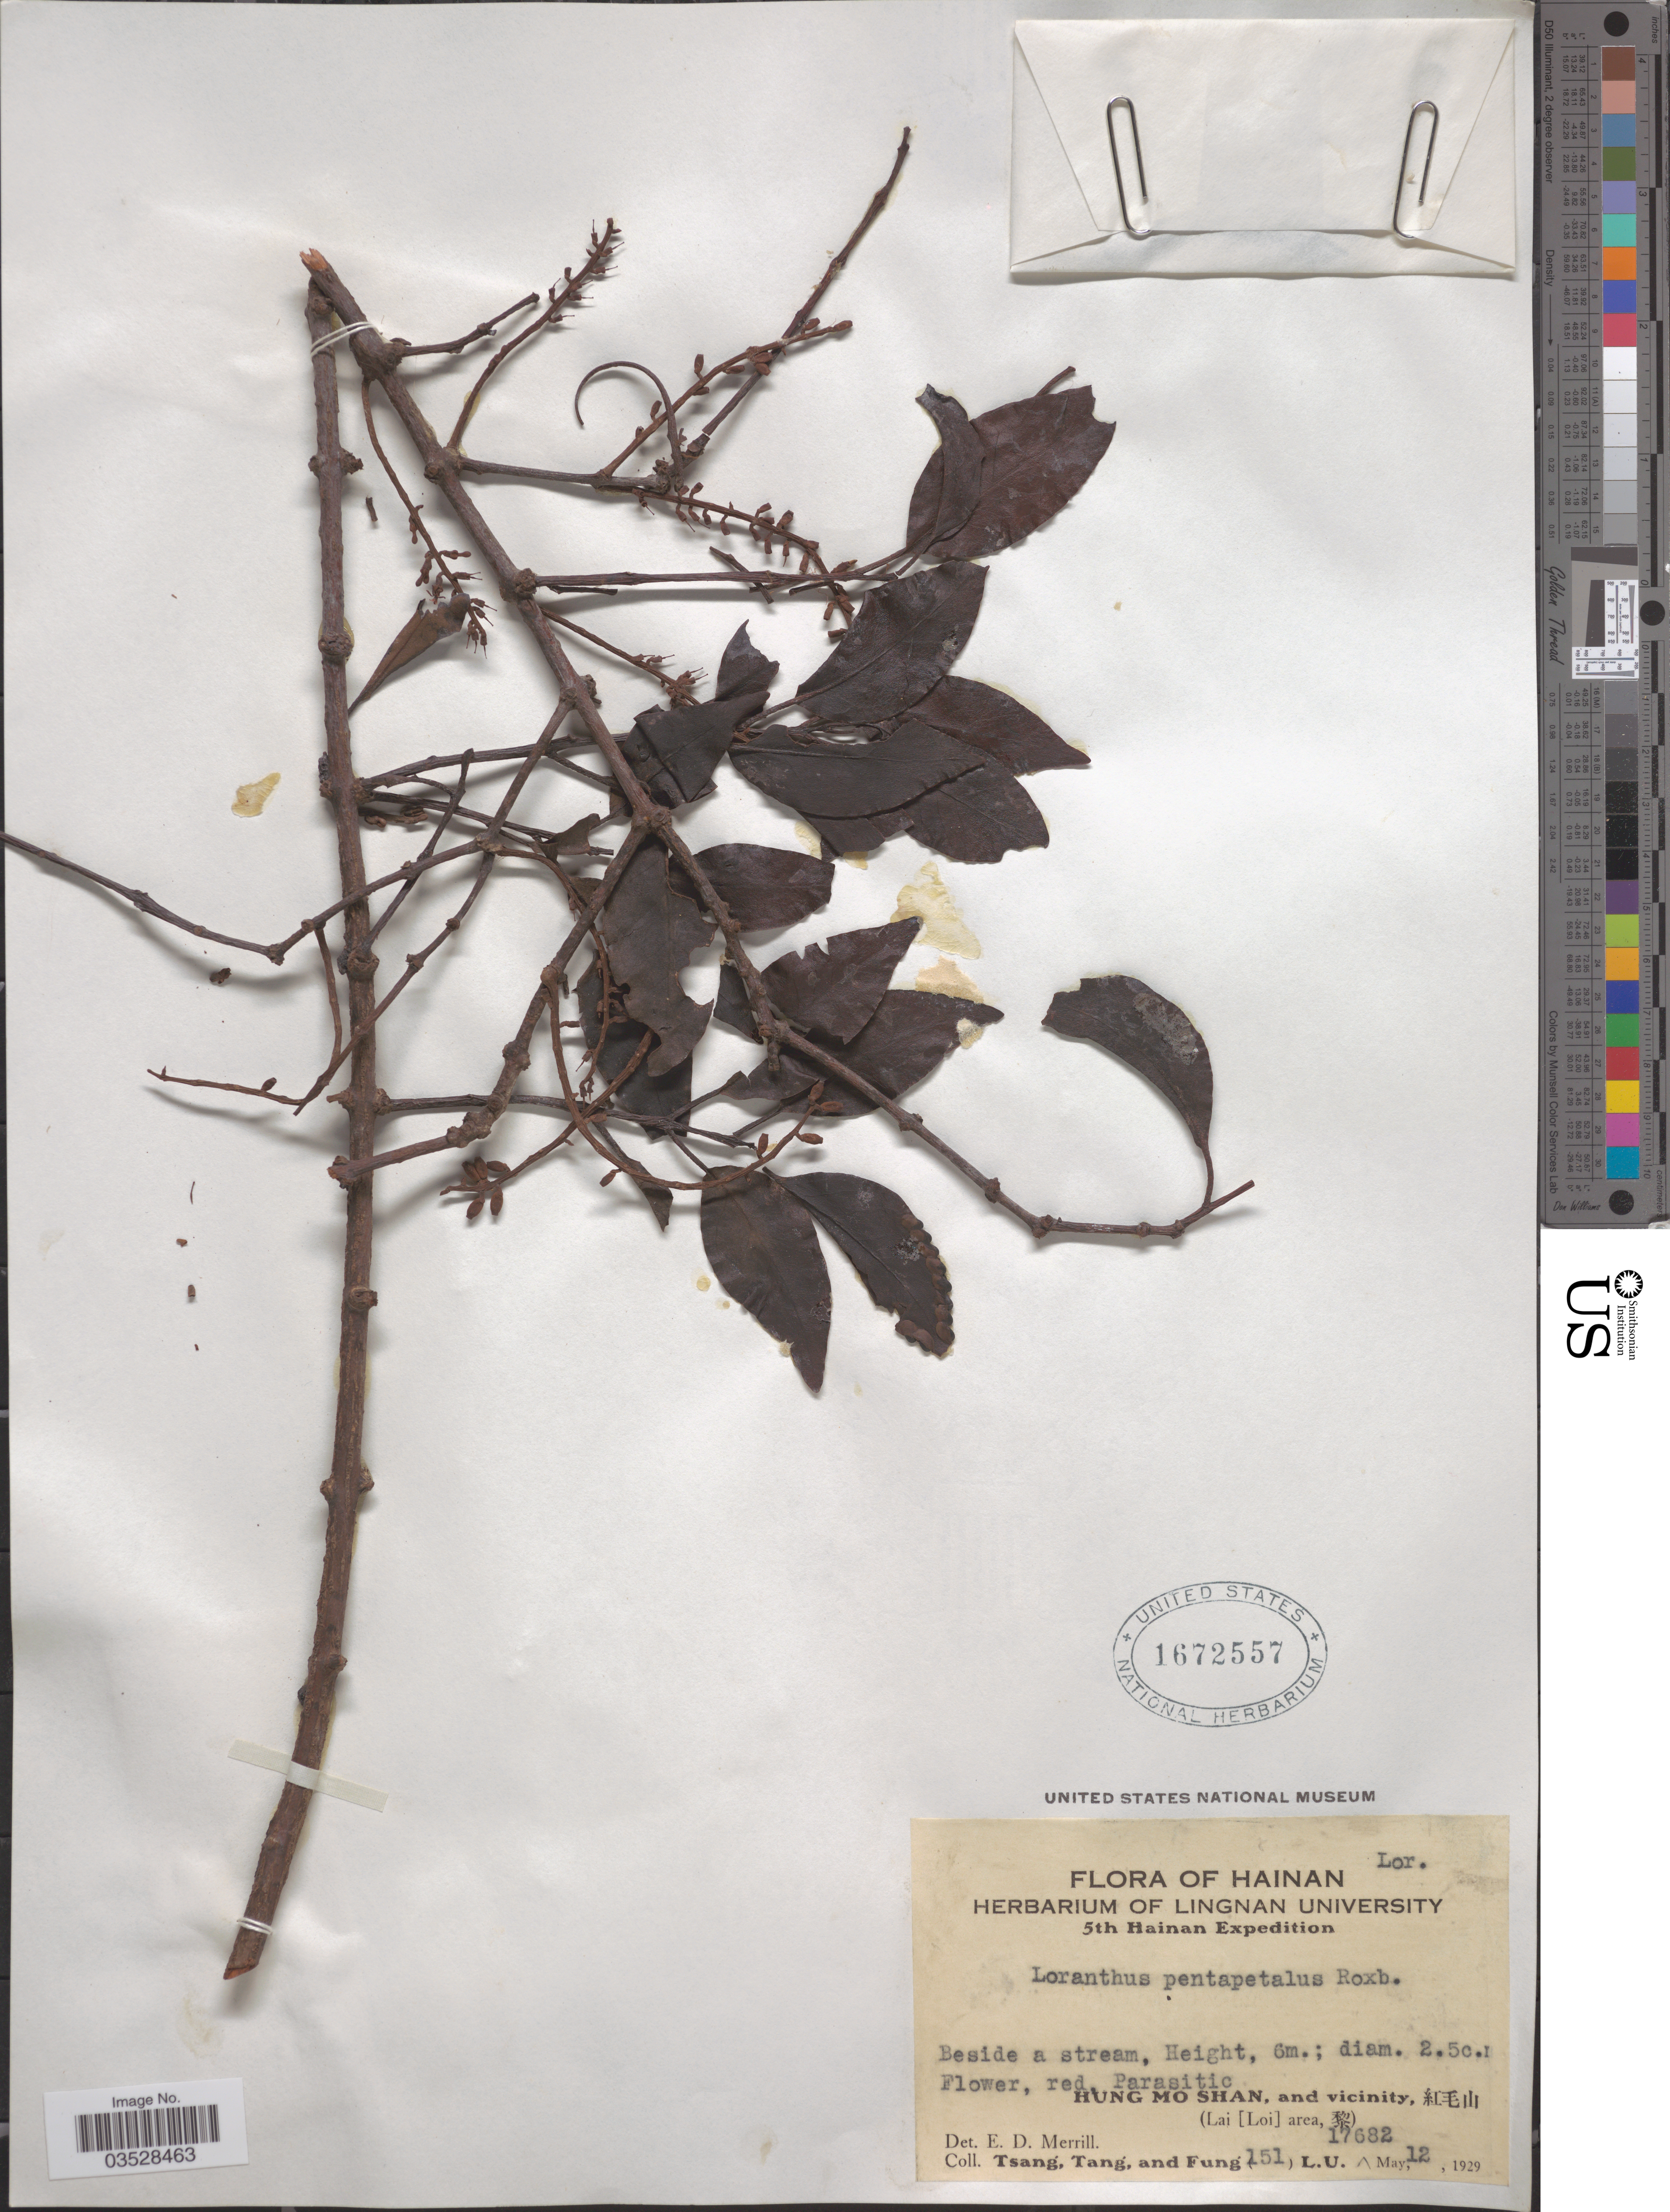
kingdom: Plantae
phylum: Tracheophyta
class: Magnoliopsida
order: Santalales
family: Loranthaceae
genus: Loranthus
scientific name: Loranthus pentapetalus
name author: Roxb.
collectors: -. T'sang, -- Tang & Fung, --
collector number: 151L.U.17682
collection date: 1929-05-12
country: China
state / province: Hainan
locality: Hung Mo Shan, and vicinity, X. (Lai [Loi] area, X).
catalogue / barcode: US 1672557